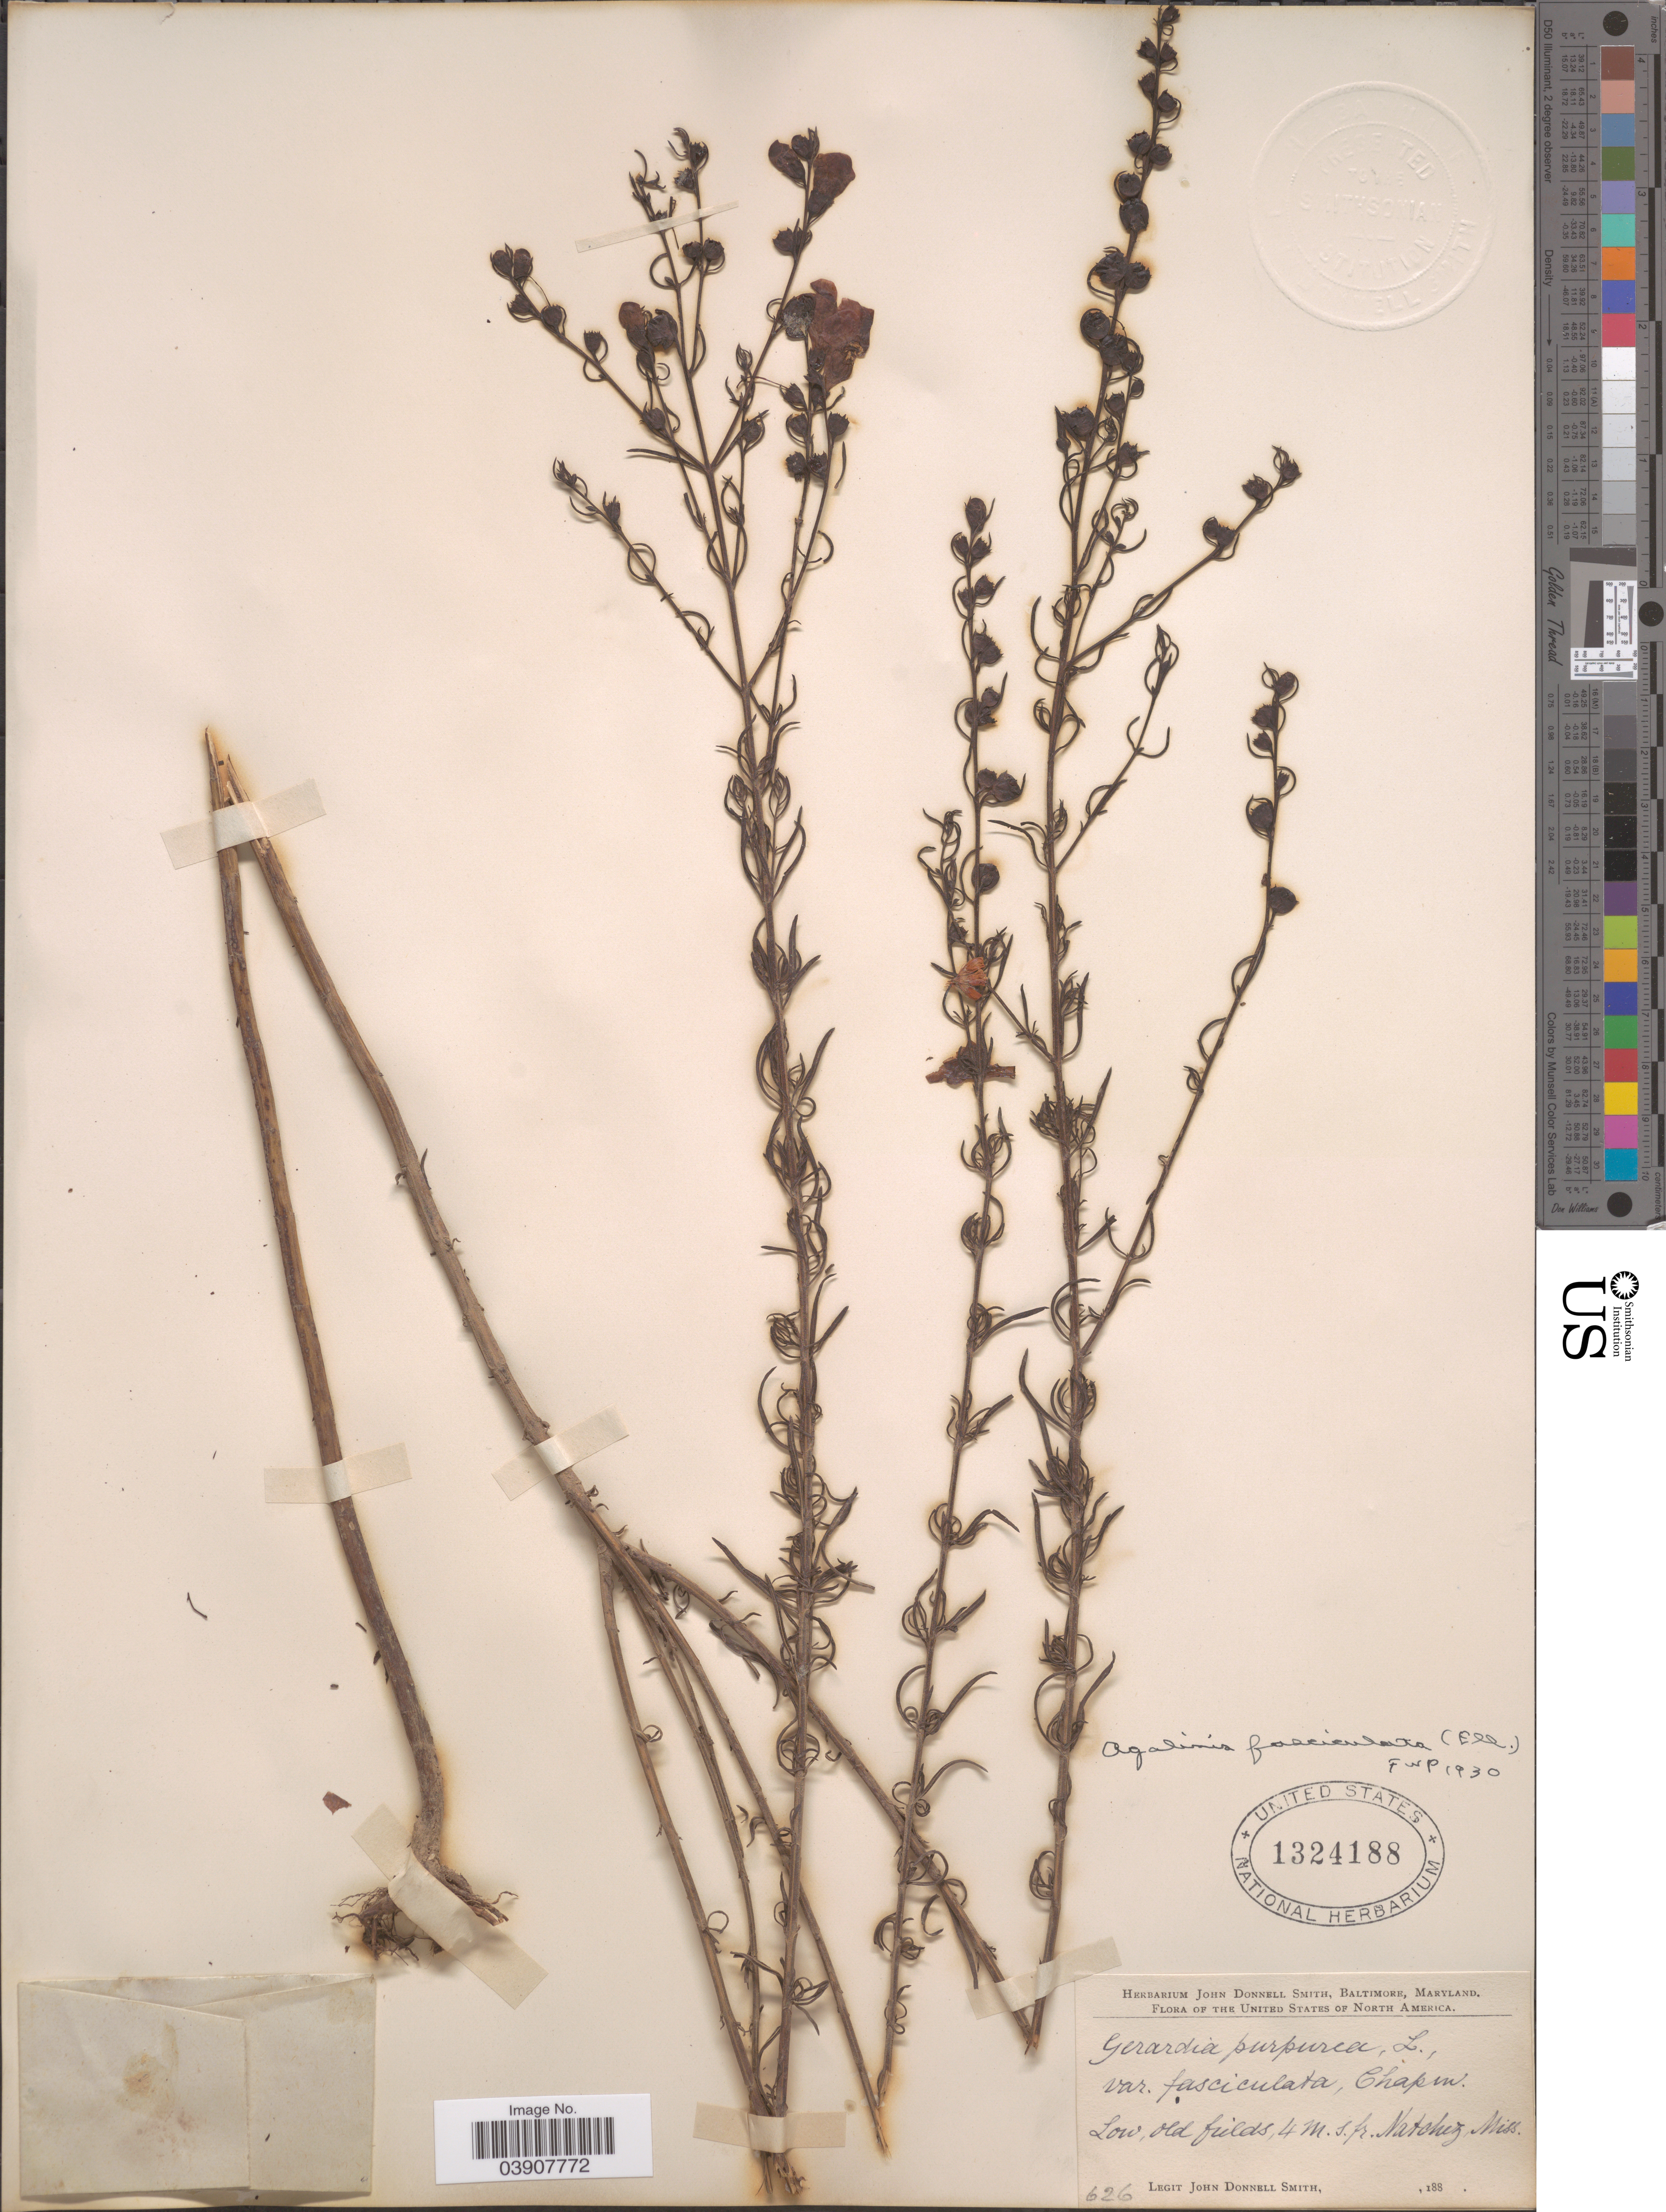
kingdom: Plantae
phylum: Tracheophyta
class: Magnoliopsida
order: Lamiales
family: Orobanchaceae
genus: Agalinis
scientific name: Agalinis fasciculata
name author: (Elliott) Raf.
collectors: J. Donnell Smith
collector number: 626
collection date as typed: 188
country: United States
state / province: Mississippi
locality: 4 m. s. fr. Natchez.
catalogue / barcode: US 1324188